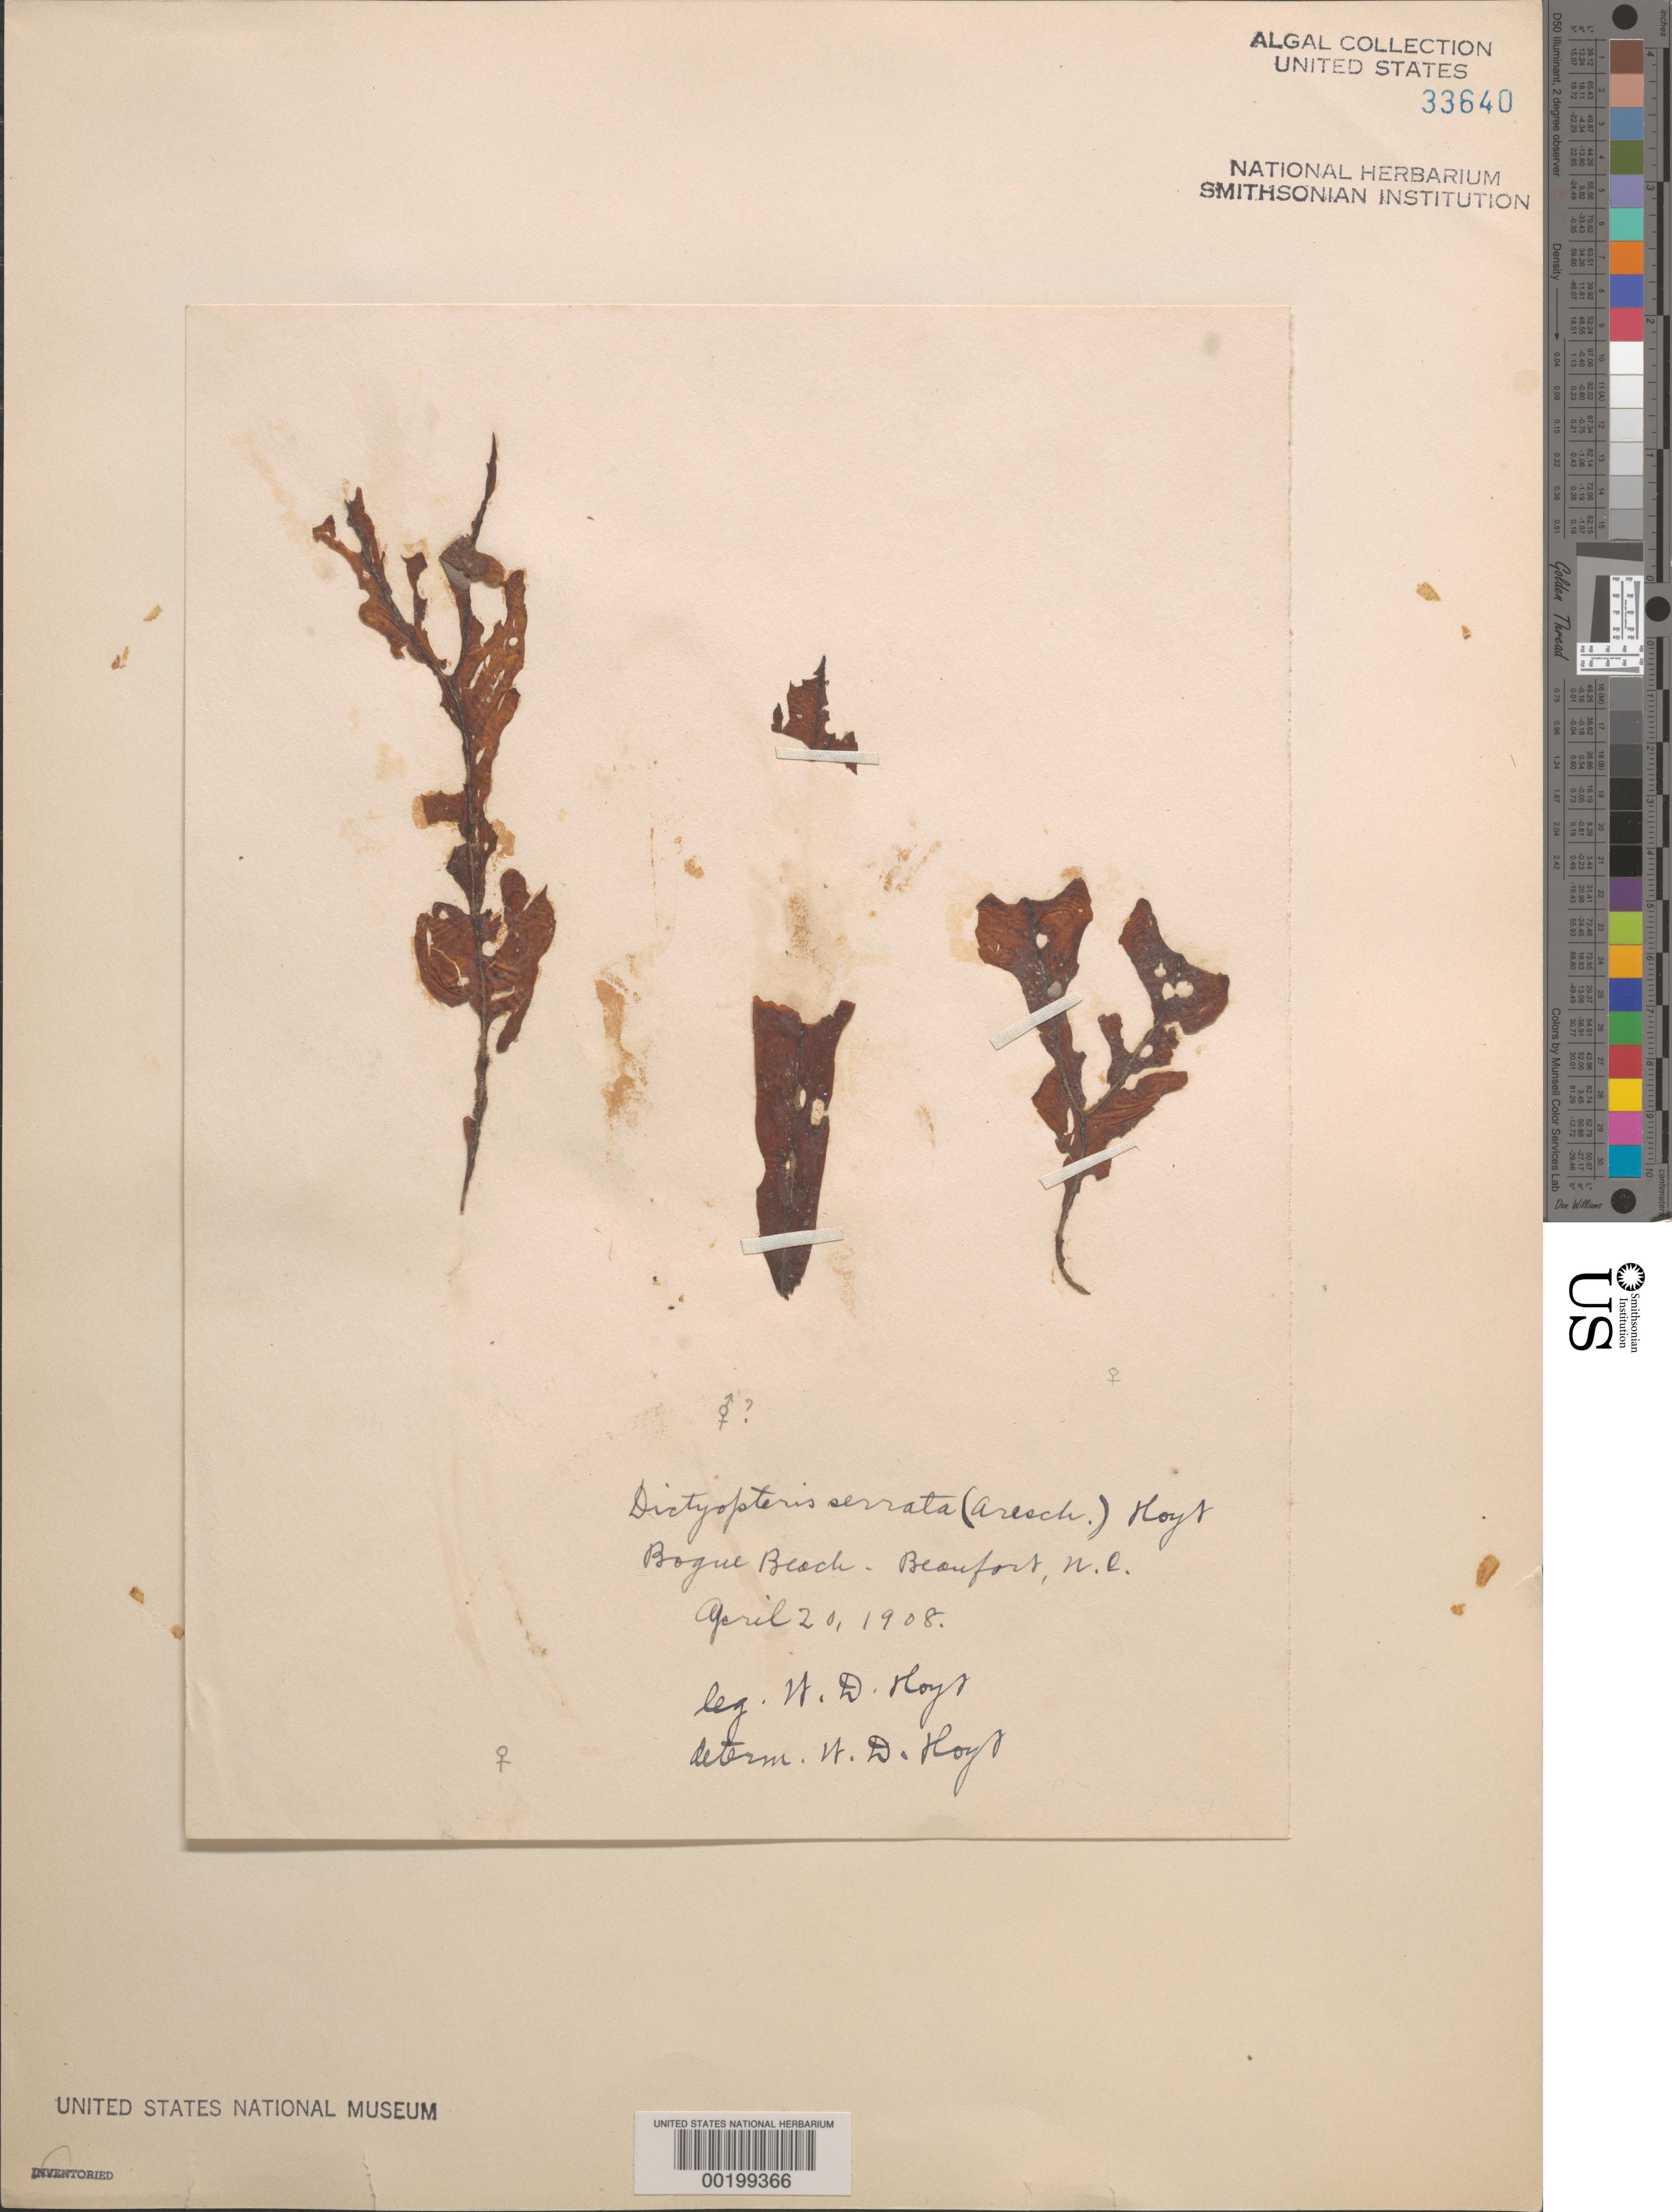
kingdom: Chromista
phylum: Ochrophyta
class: Phaeophyceae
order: Dictyotales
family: Dictyotaceae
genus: Dictyopteris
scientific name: Dictyopteris serrata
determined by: Hoyt, W. D.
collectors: W. D. Hoyt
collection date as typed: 20 Apr 1908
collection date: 1908-04-20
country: United States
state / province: North Carolina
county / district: Carteret County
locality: Beaufort, Bogue Beach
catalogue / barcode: US 33640